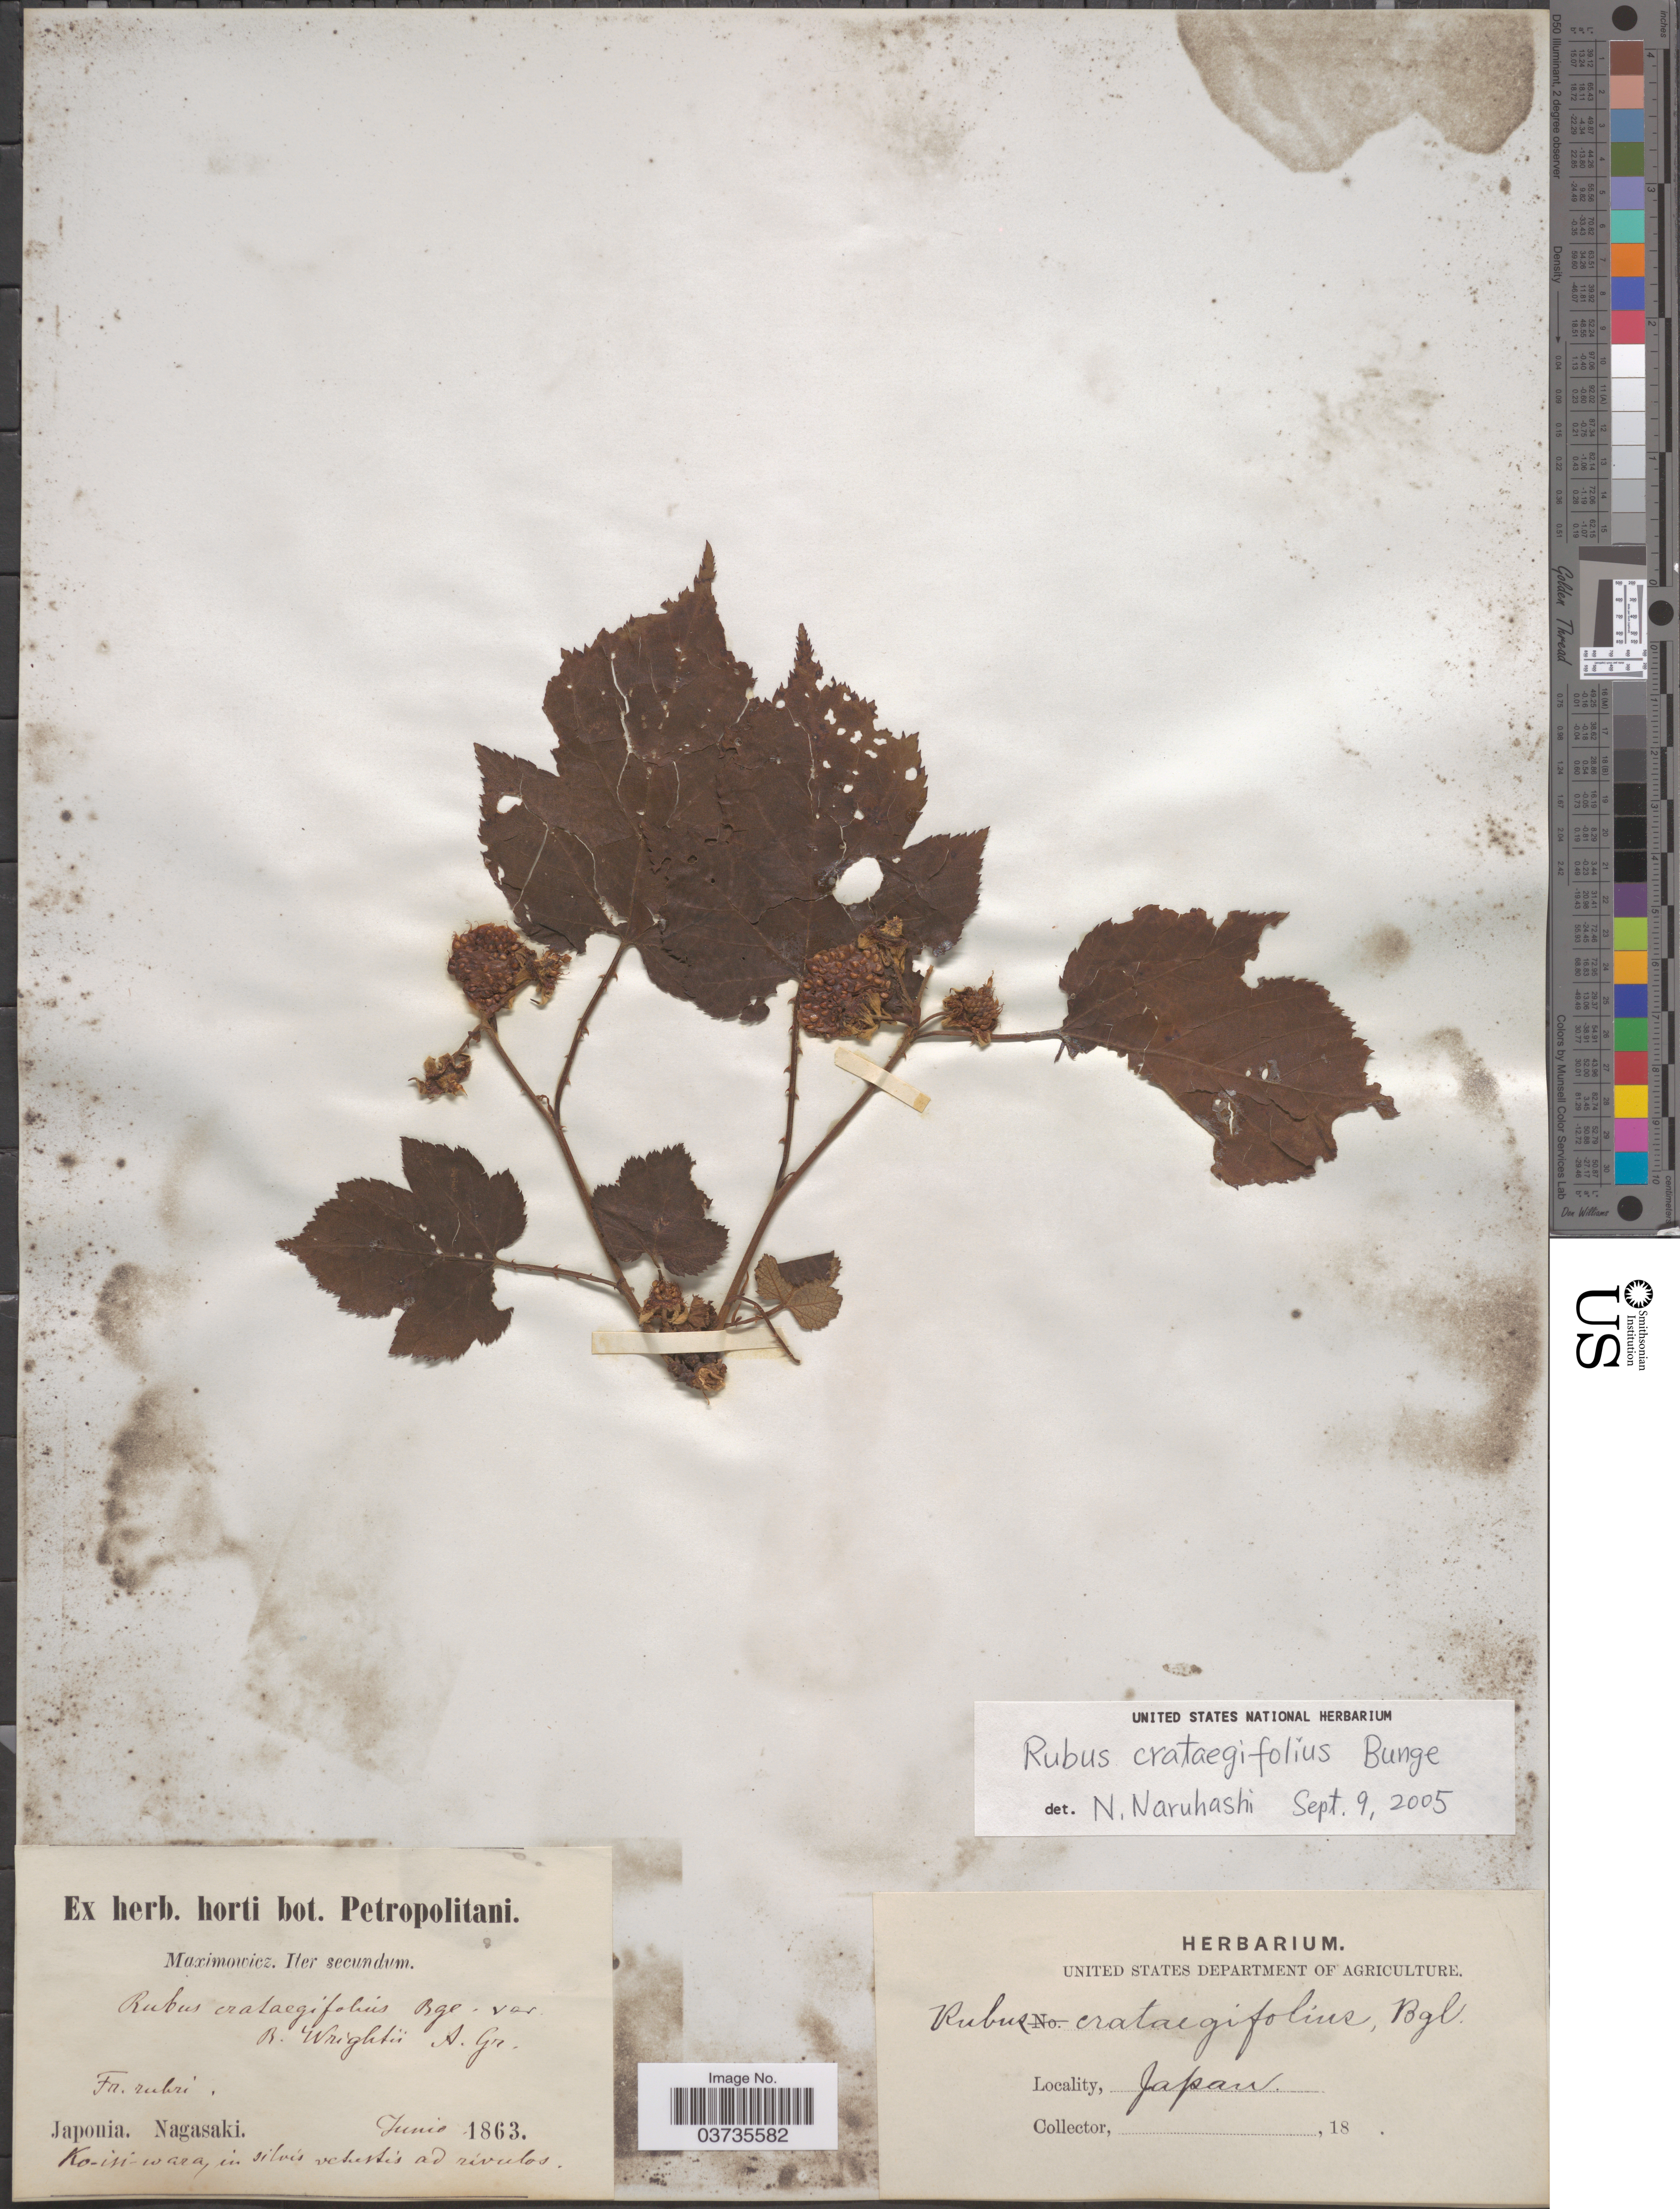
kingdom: Plantae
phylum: Tracheophyta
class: Magnoliopsida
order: Rosales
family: Rosaceae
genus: Rubus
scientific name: Rubus crataegifolius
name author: Bunge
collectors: Maximowicz, --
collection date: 1863-06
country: Japan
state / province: Nagasaki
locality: Ko-isi-waza, in silvis vetustis ad rivulos.